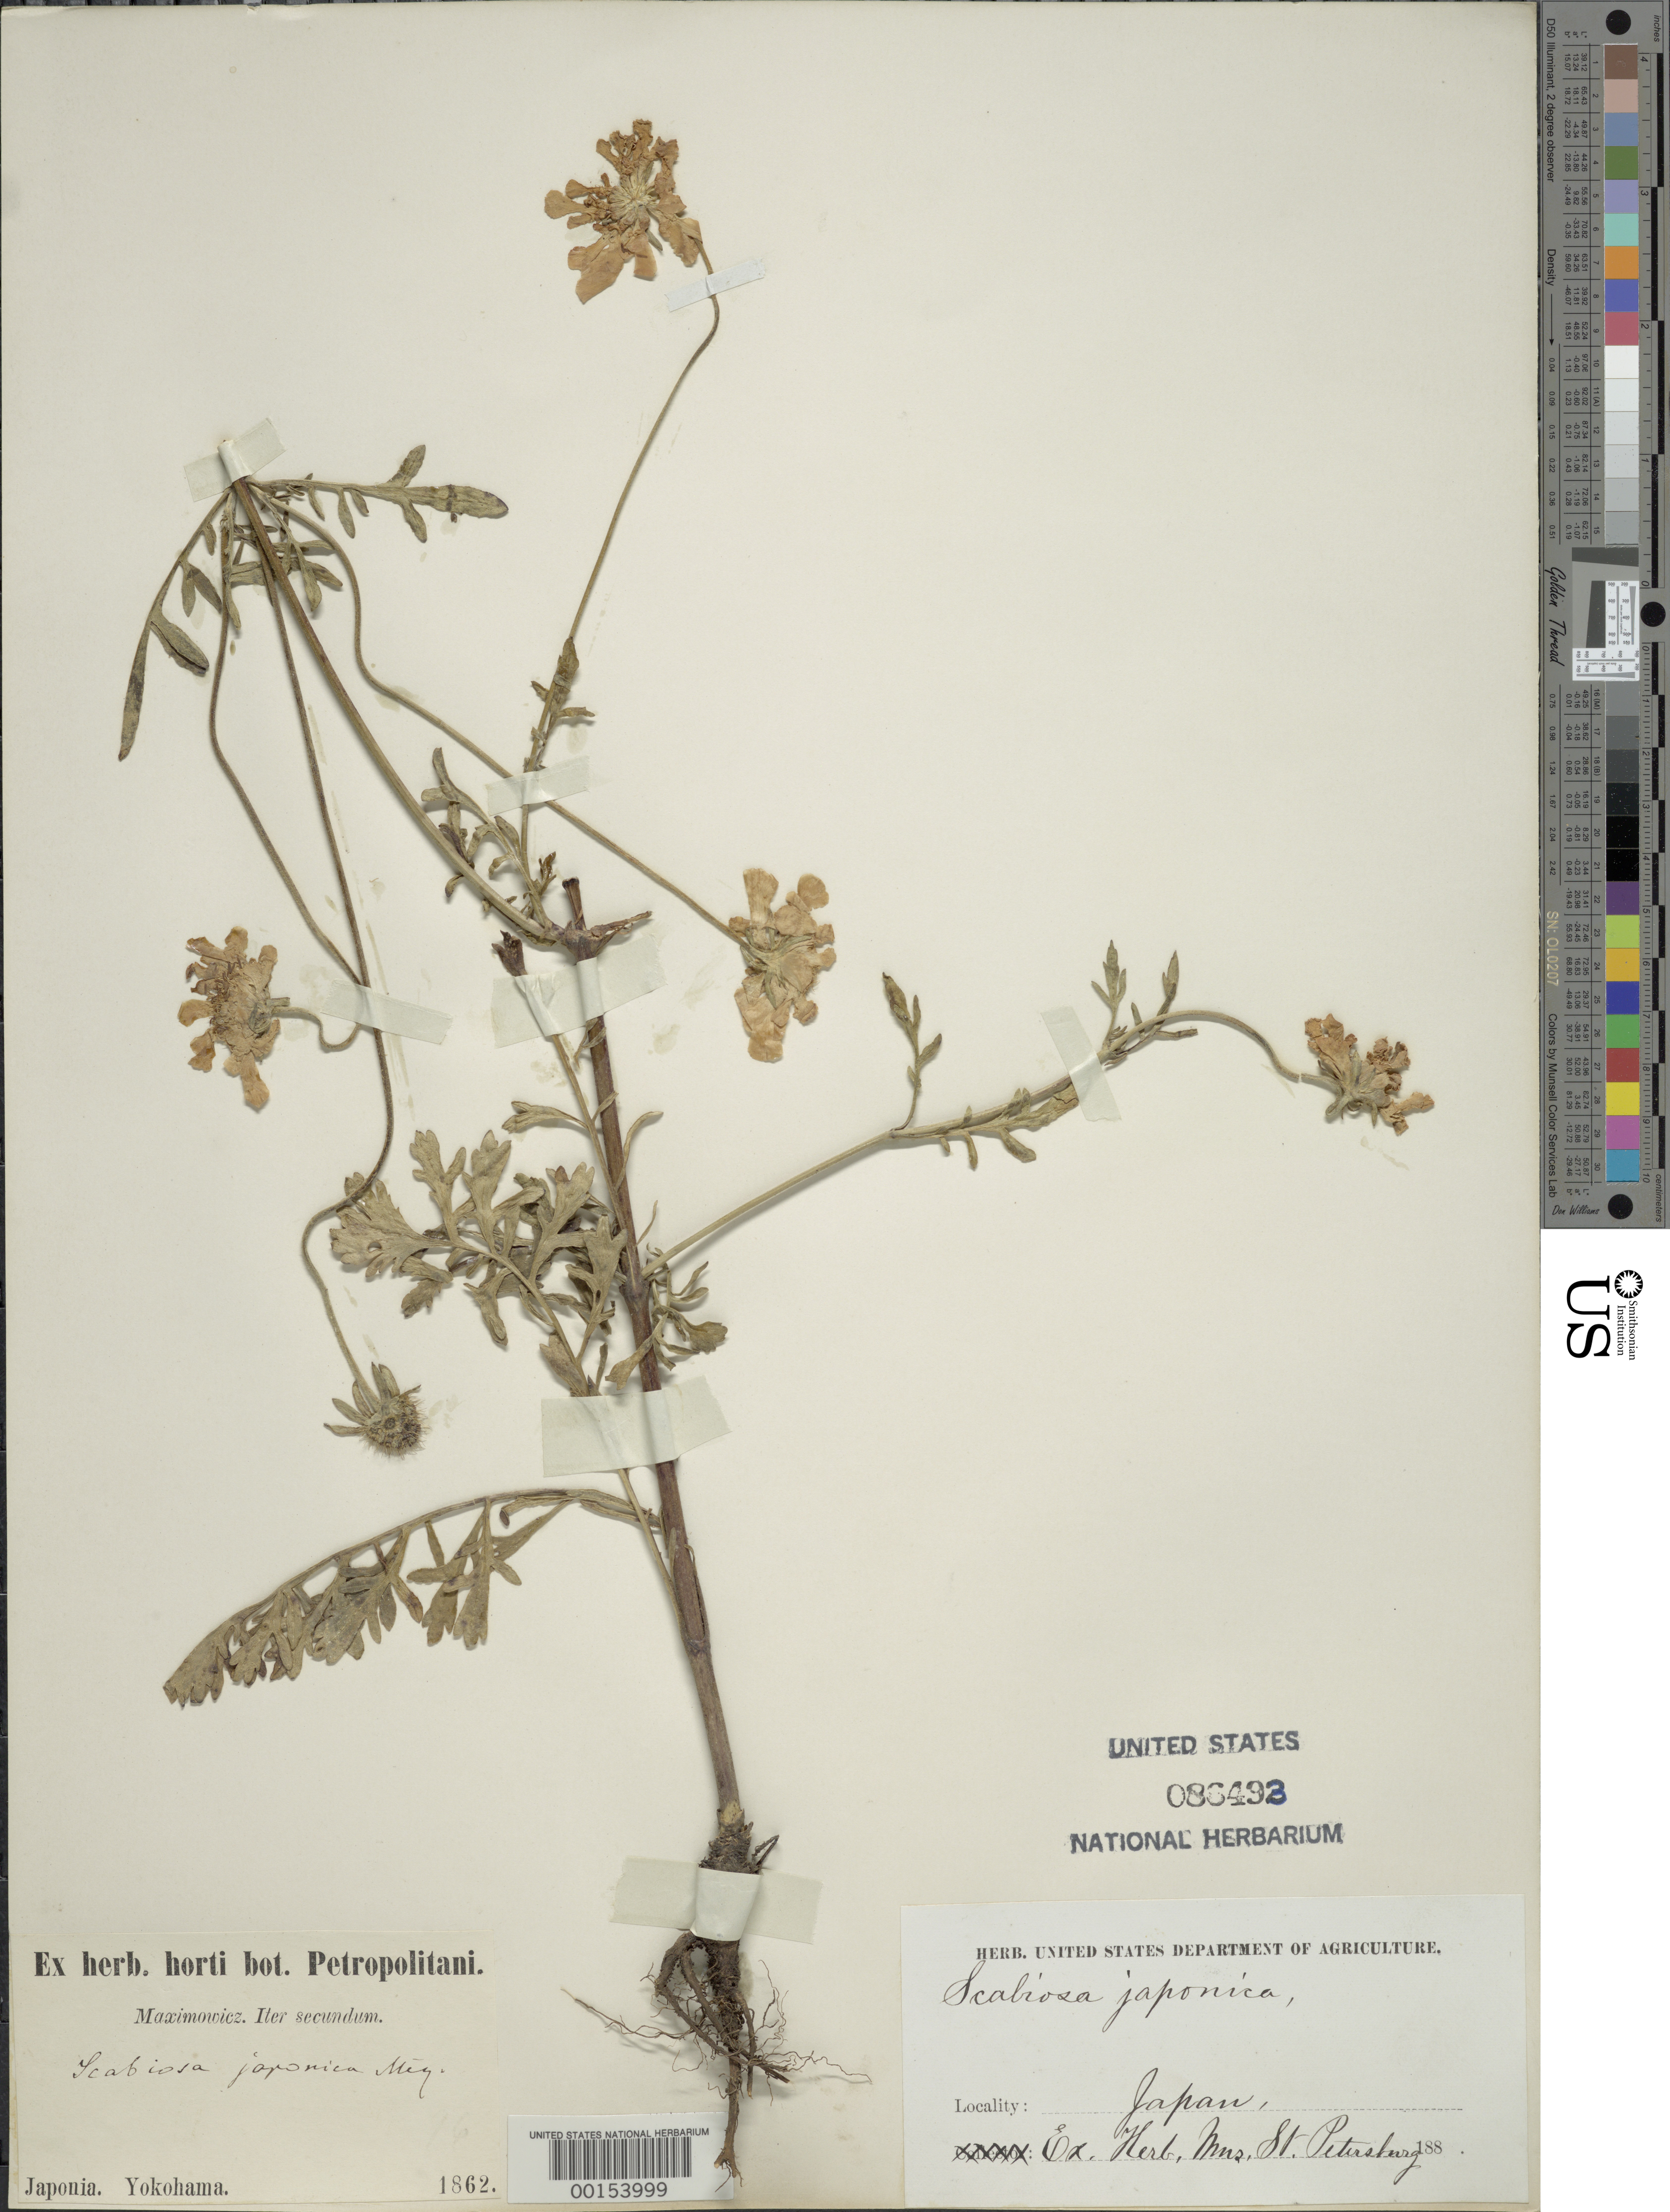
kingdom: Plantae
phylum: Tracheophyta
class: Magnoliopsida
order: Dipsacales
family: Caprifoliaceae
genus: Scabiosa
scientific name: Scabiosa japonica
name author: Miq.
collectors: -. Maximowicz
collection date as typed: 1862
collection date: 1862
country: Japan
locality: Yokohama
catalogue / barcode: US 86493